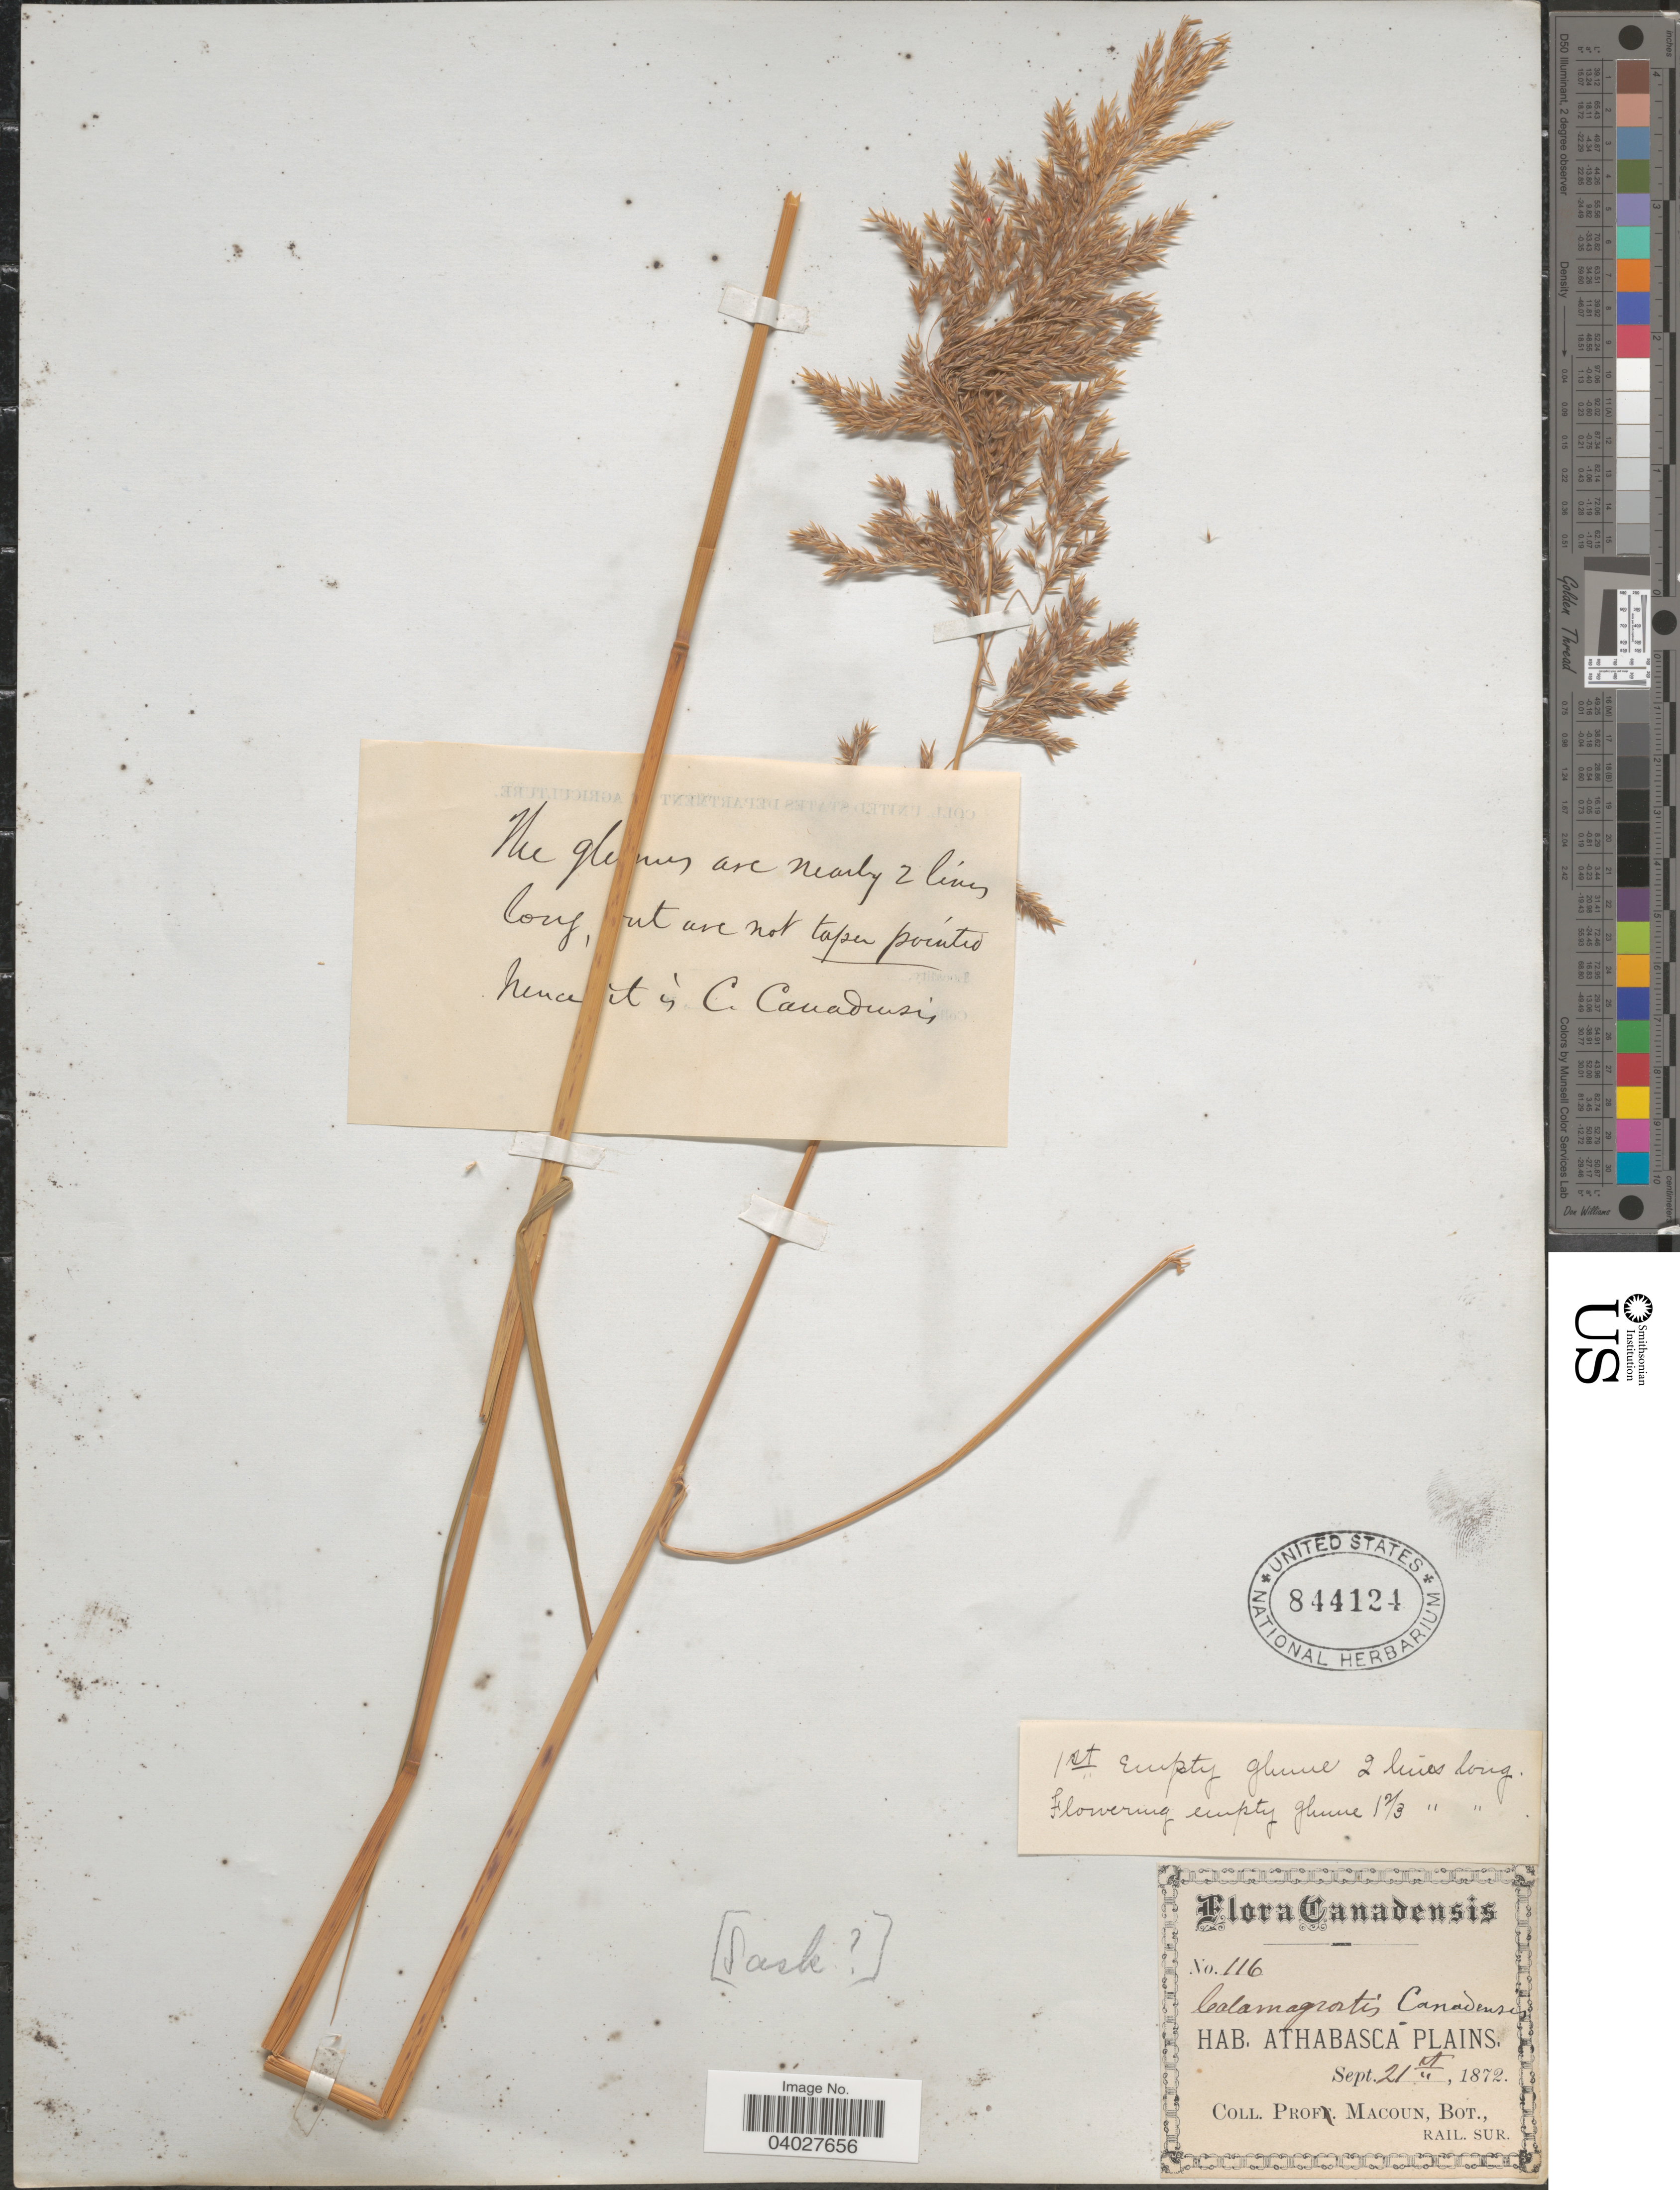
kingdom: Plantae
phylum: Tracheophyta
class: Liliopsida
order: Poales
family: Poaceae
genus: Calamagrostis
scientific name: Calamagrostis canadensis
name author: (Michx.) P. Beauv.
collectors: -- Macoun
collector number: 116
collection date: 1872-09-21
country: Canada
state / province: Saskatchewan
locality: Athabasca Plains.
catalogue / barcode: US 844124